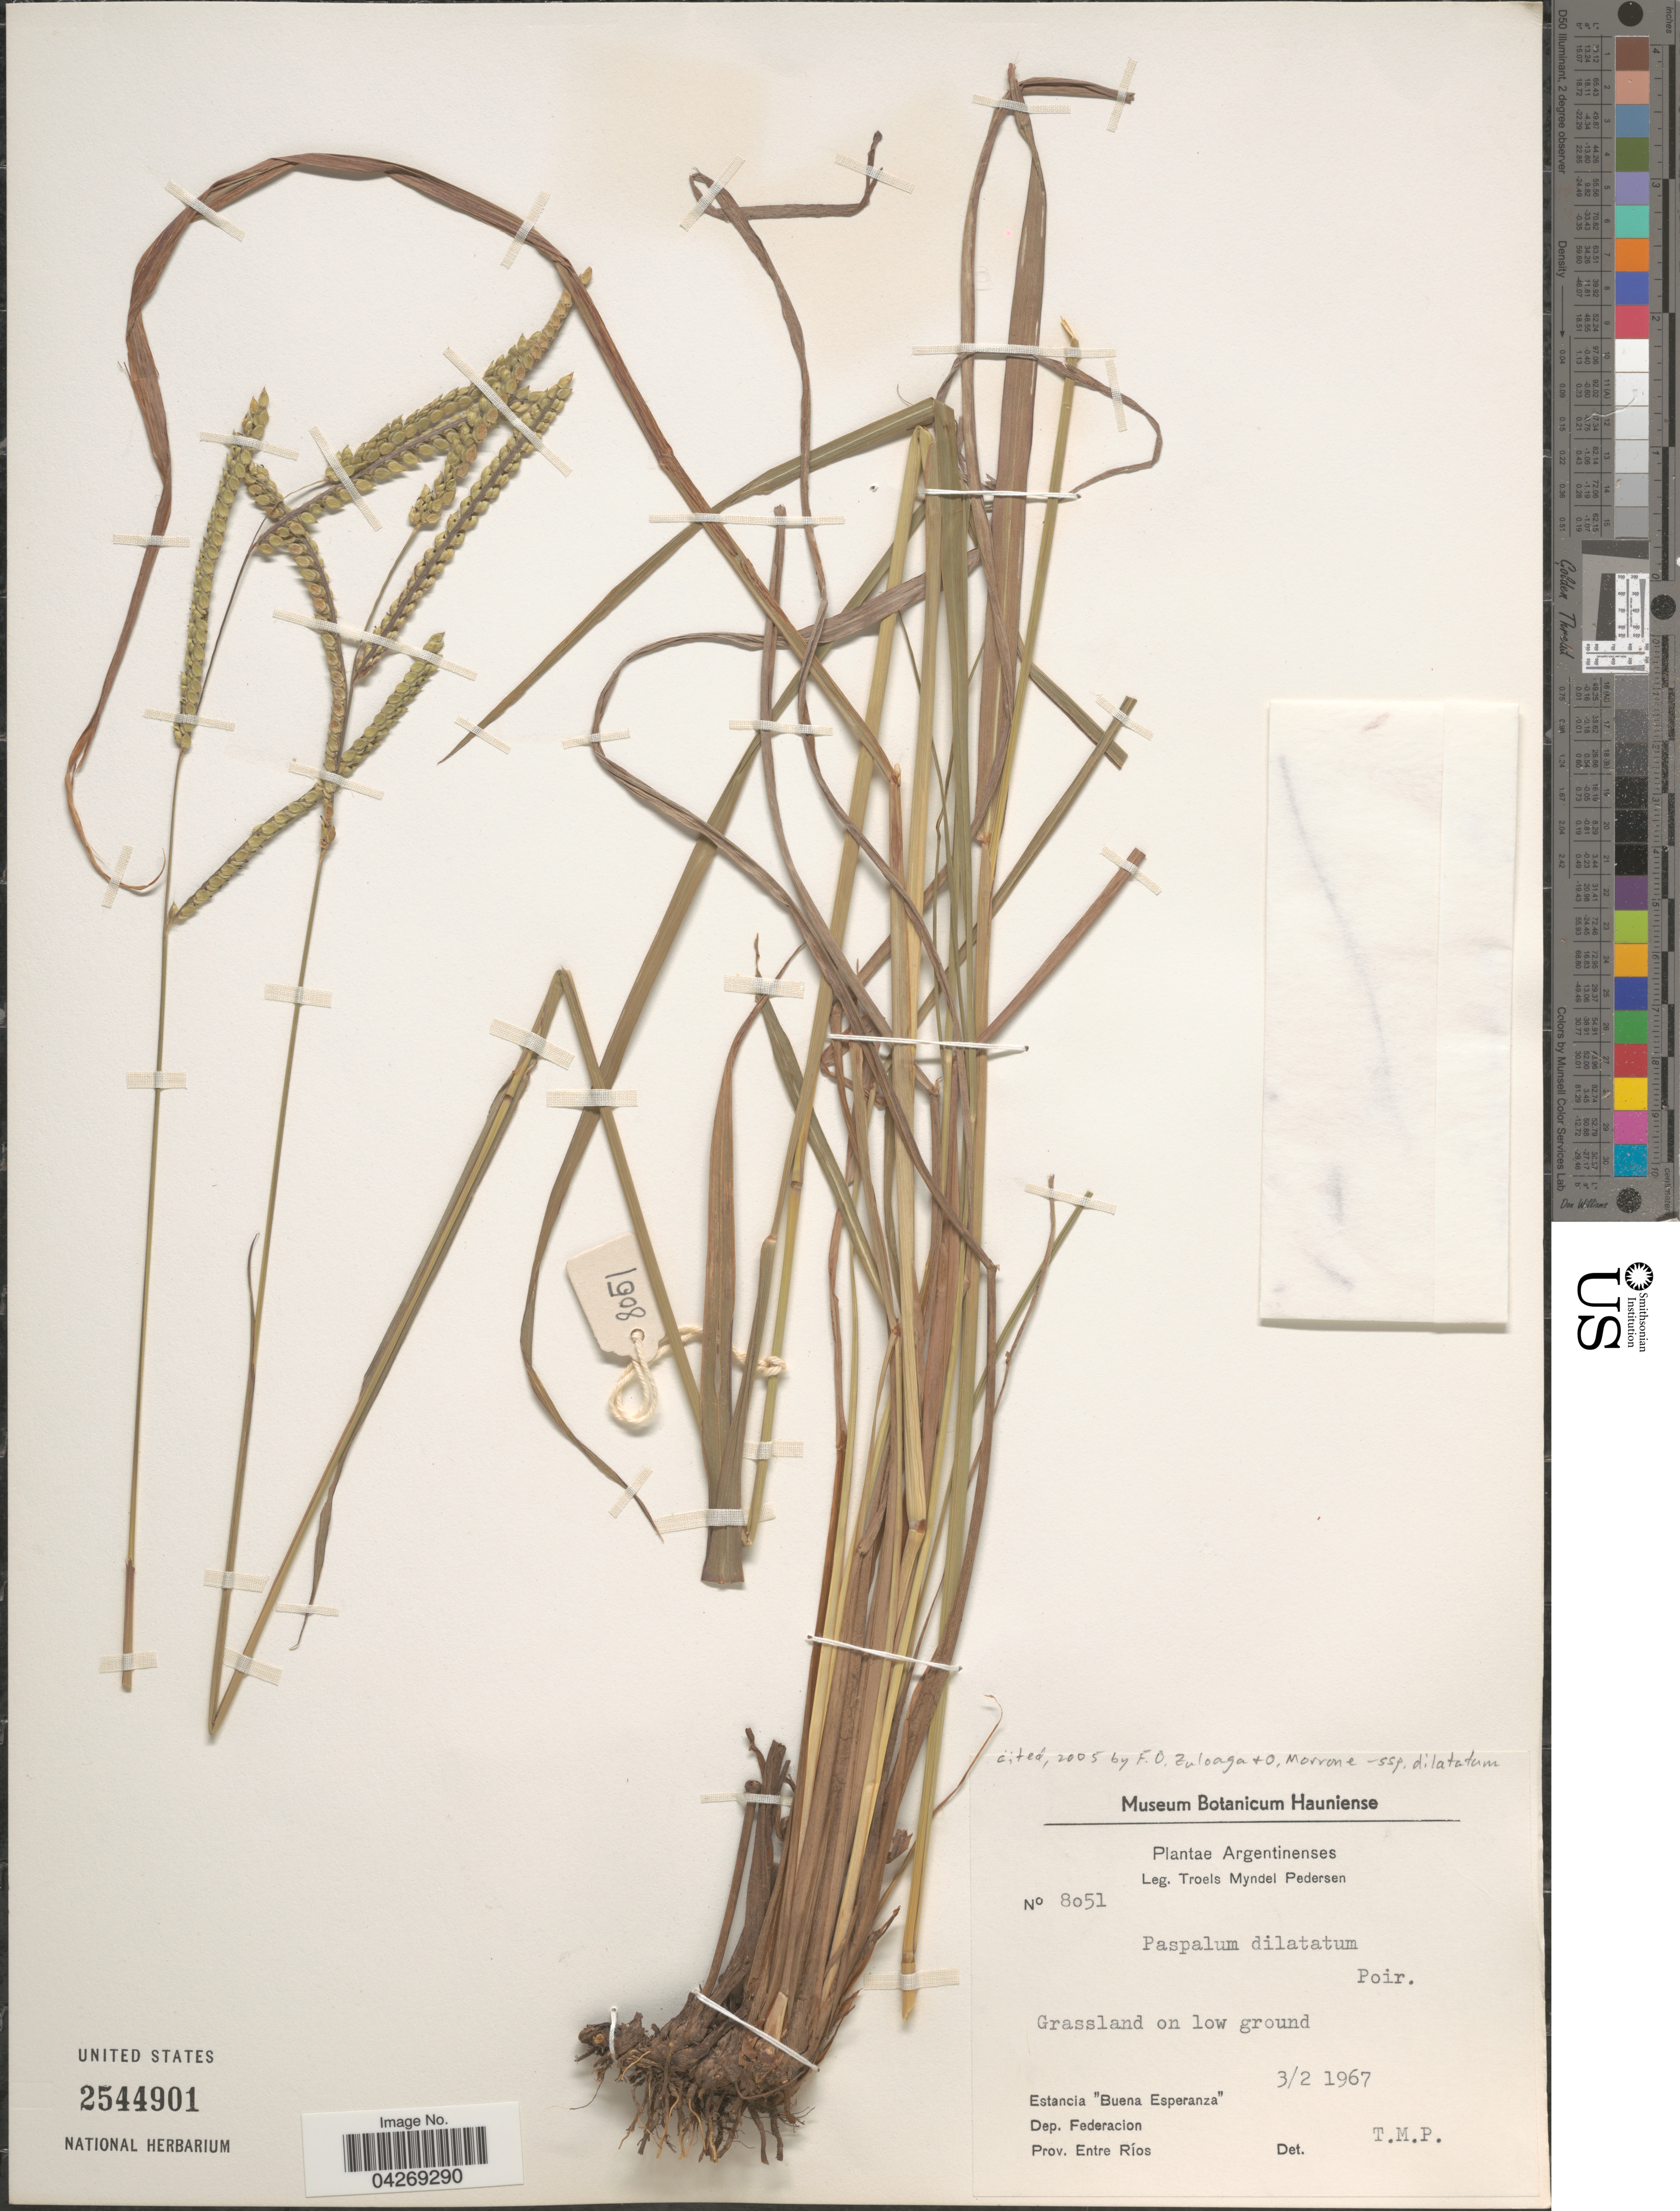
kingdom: Plantae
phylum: Tracheophyta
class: Liliopsida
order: Poales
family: Poaceae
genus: Paspalum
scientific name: Paspalum dilatatum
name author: Poir.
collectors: T. Pederson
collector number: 8051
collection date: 1967-02-03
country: Argentina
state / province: Entre Rios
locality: Estancia "Buena Esperanza". Dep. Federacion.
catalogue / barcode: US 2544901